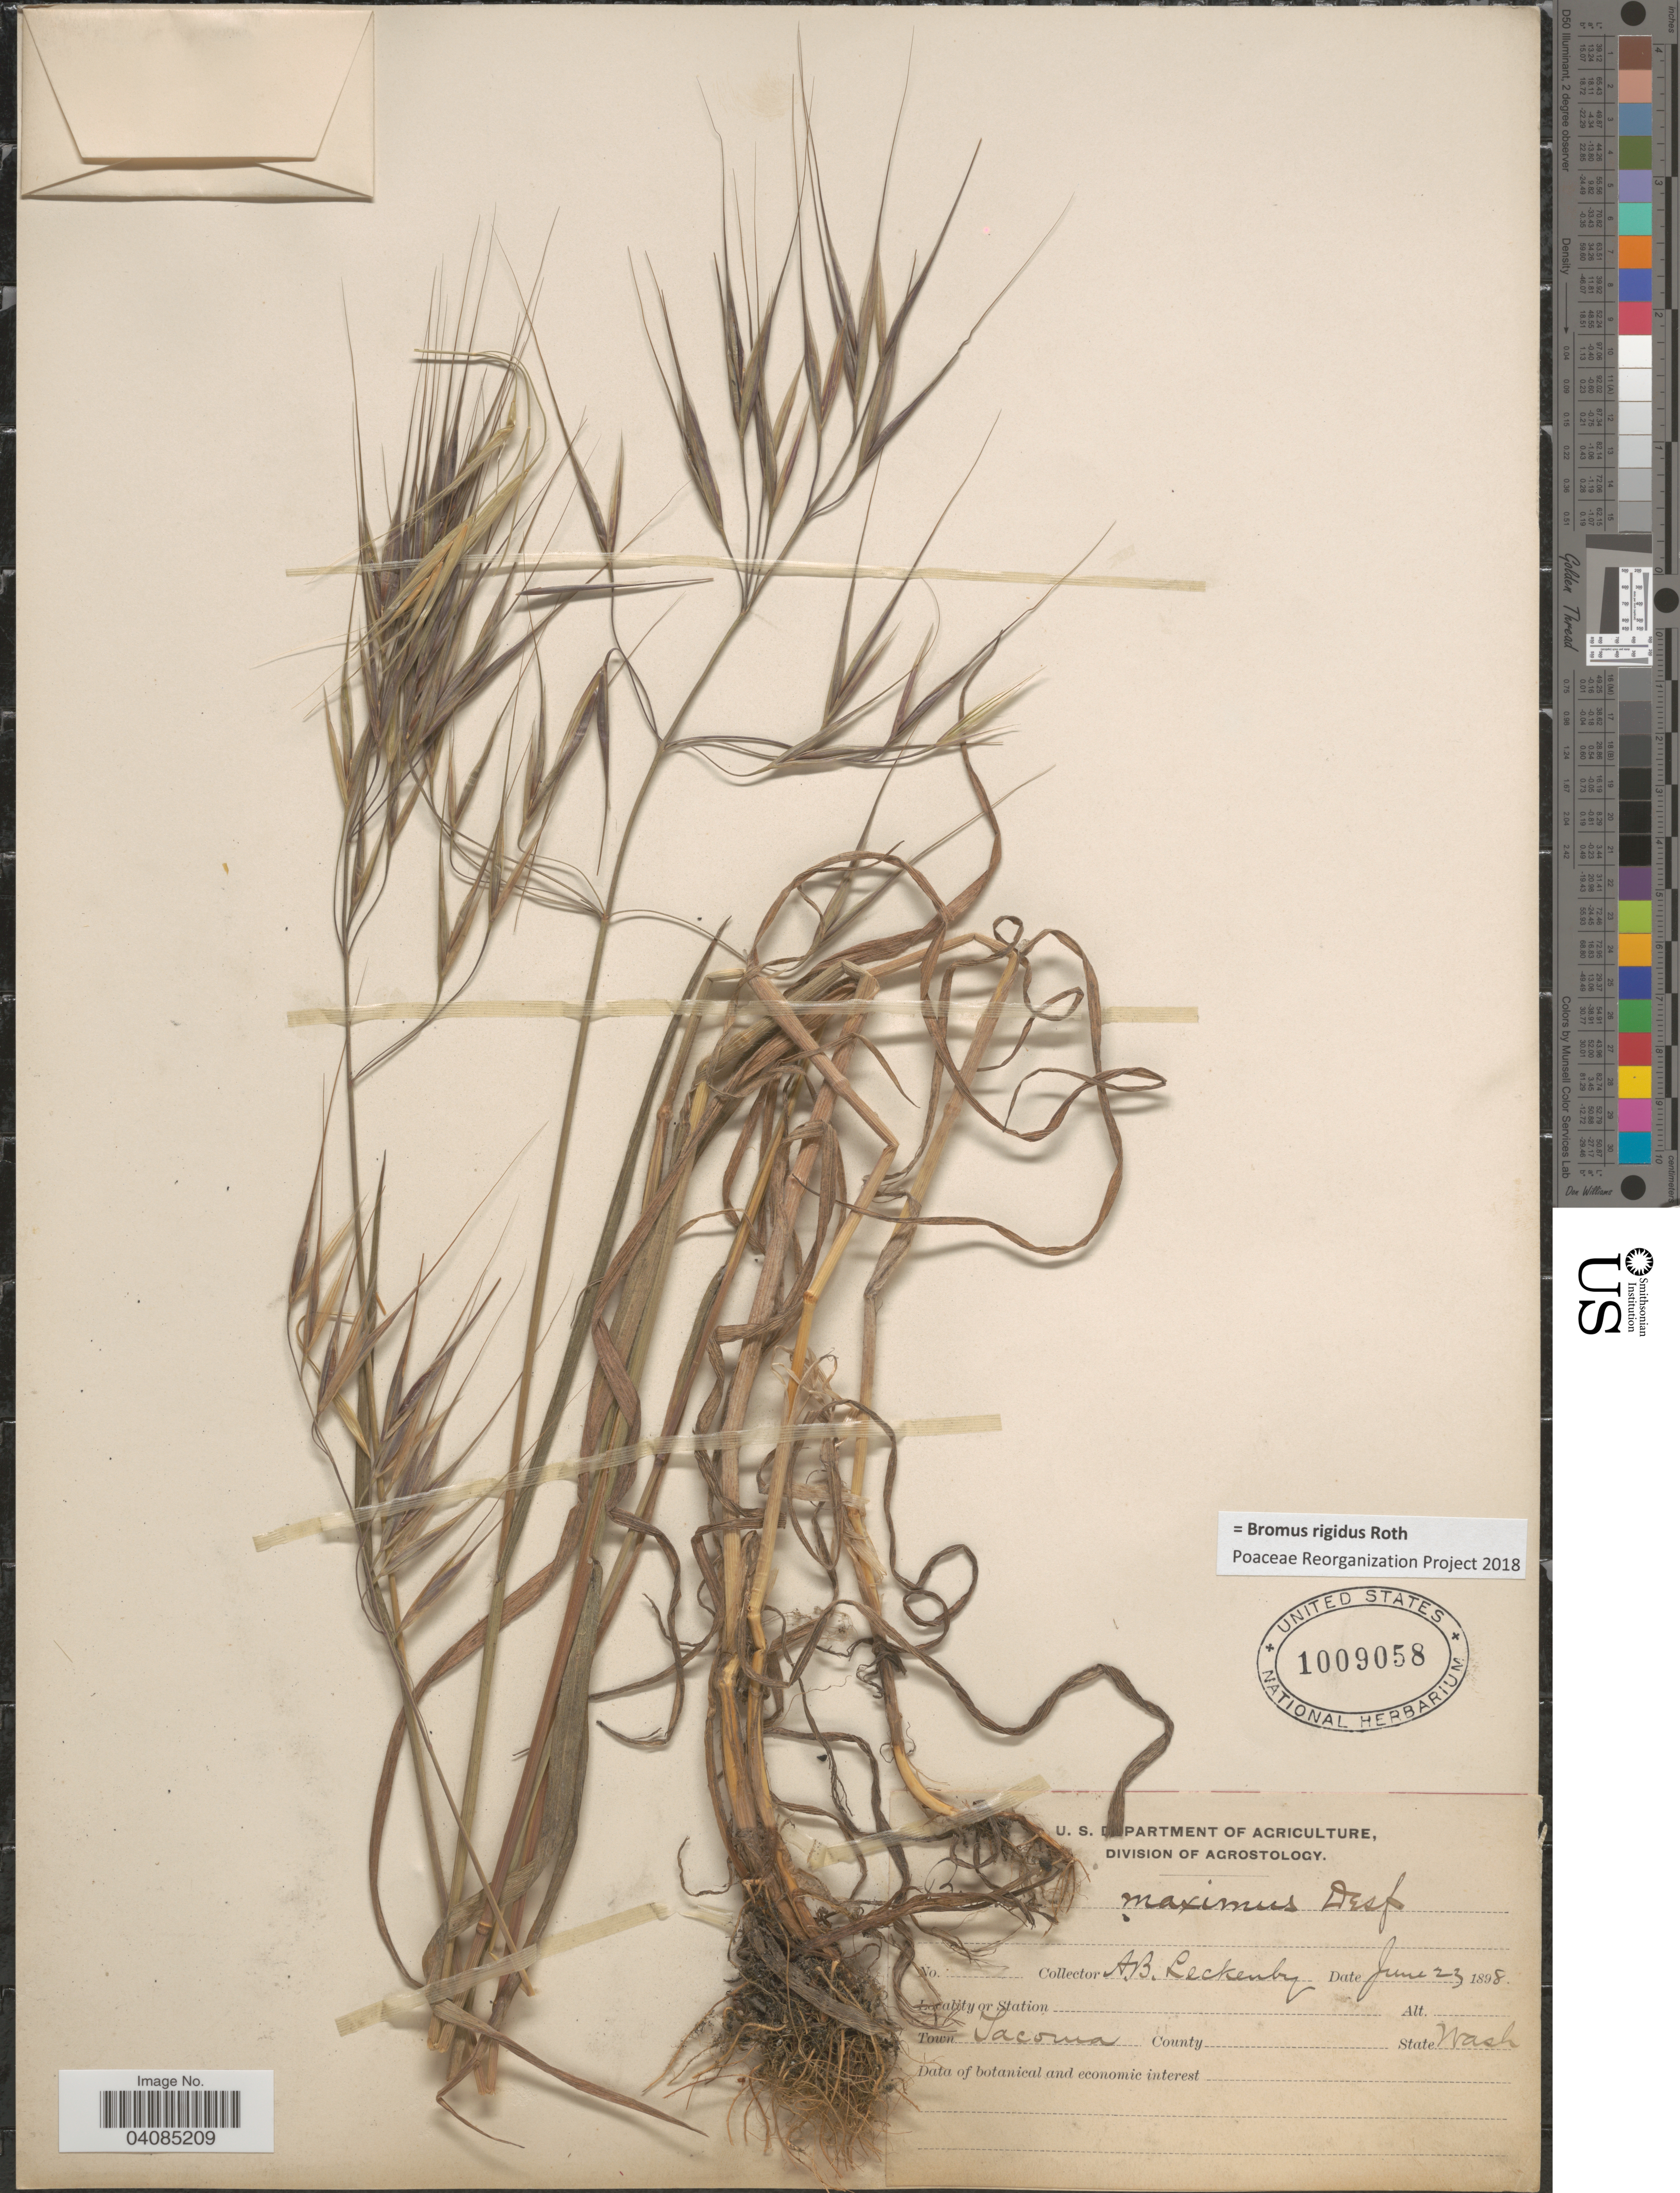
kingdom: Plantae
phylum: Tracheophyta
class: Liliopsida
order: Poales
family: Poaceae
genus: Bromus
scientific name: Bromus rigidus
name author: Roth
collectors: A. Leckenby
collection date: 1898-06-23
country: United States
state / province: Washington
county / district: Pierce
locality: Town Tacoma.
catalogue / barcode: US 1009058